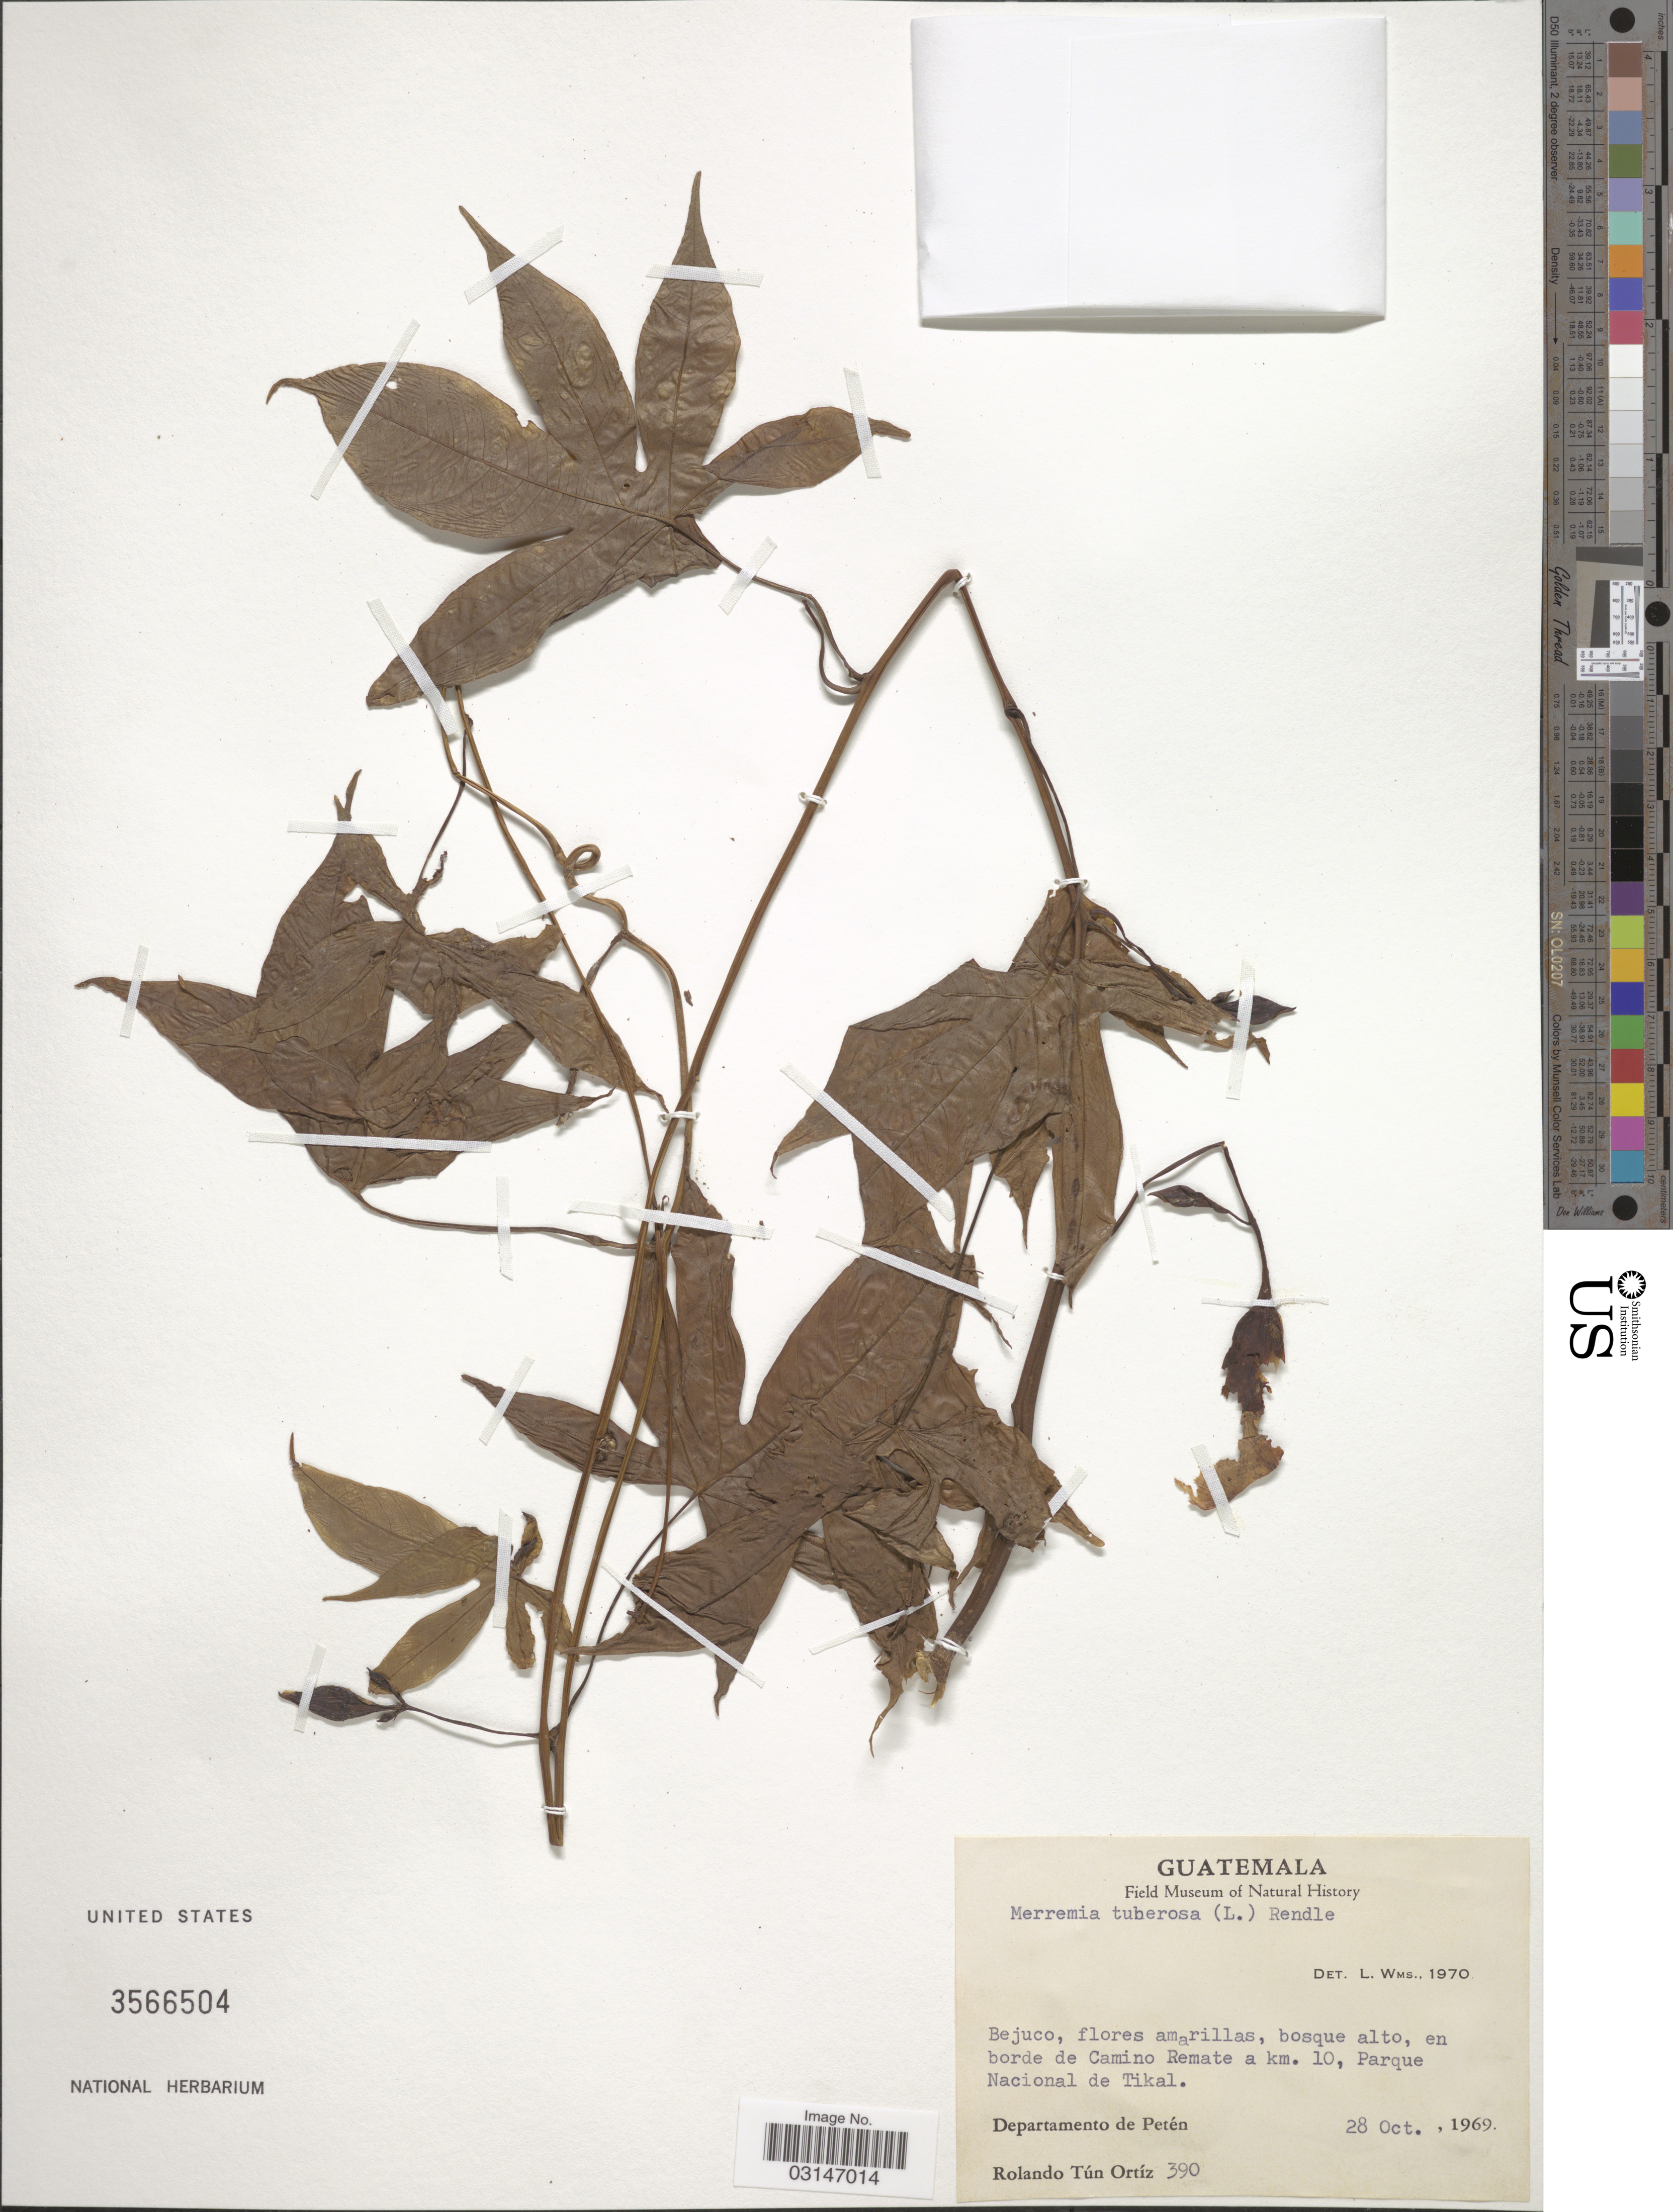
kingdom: Plantae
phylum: Tracheophyta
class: Magnoliopsida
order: Solanales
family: Convolvulaceae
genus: Distimake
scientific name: Distimake tuberosus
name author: (L.) A. R. Simões & Staples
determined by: Strong, Mark T., (BOT), Smithsonian Institution - National Museum of Natural History (UNITED STATES)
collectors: R. T. Ortíz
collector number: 390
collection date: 1969-10-28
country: Guatemala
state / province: El Petén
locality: Bosque alto, en borde de Camino Remate a km. 10, Parque Nacional de Tikal, Departamento de Petén.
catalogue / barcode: US 3566504